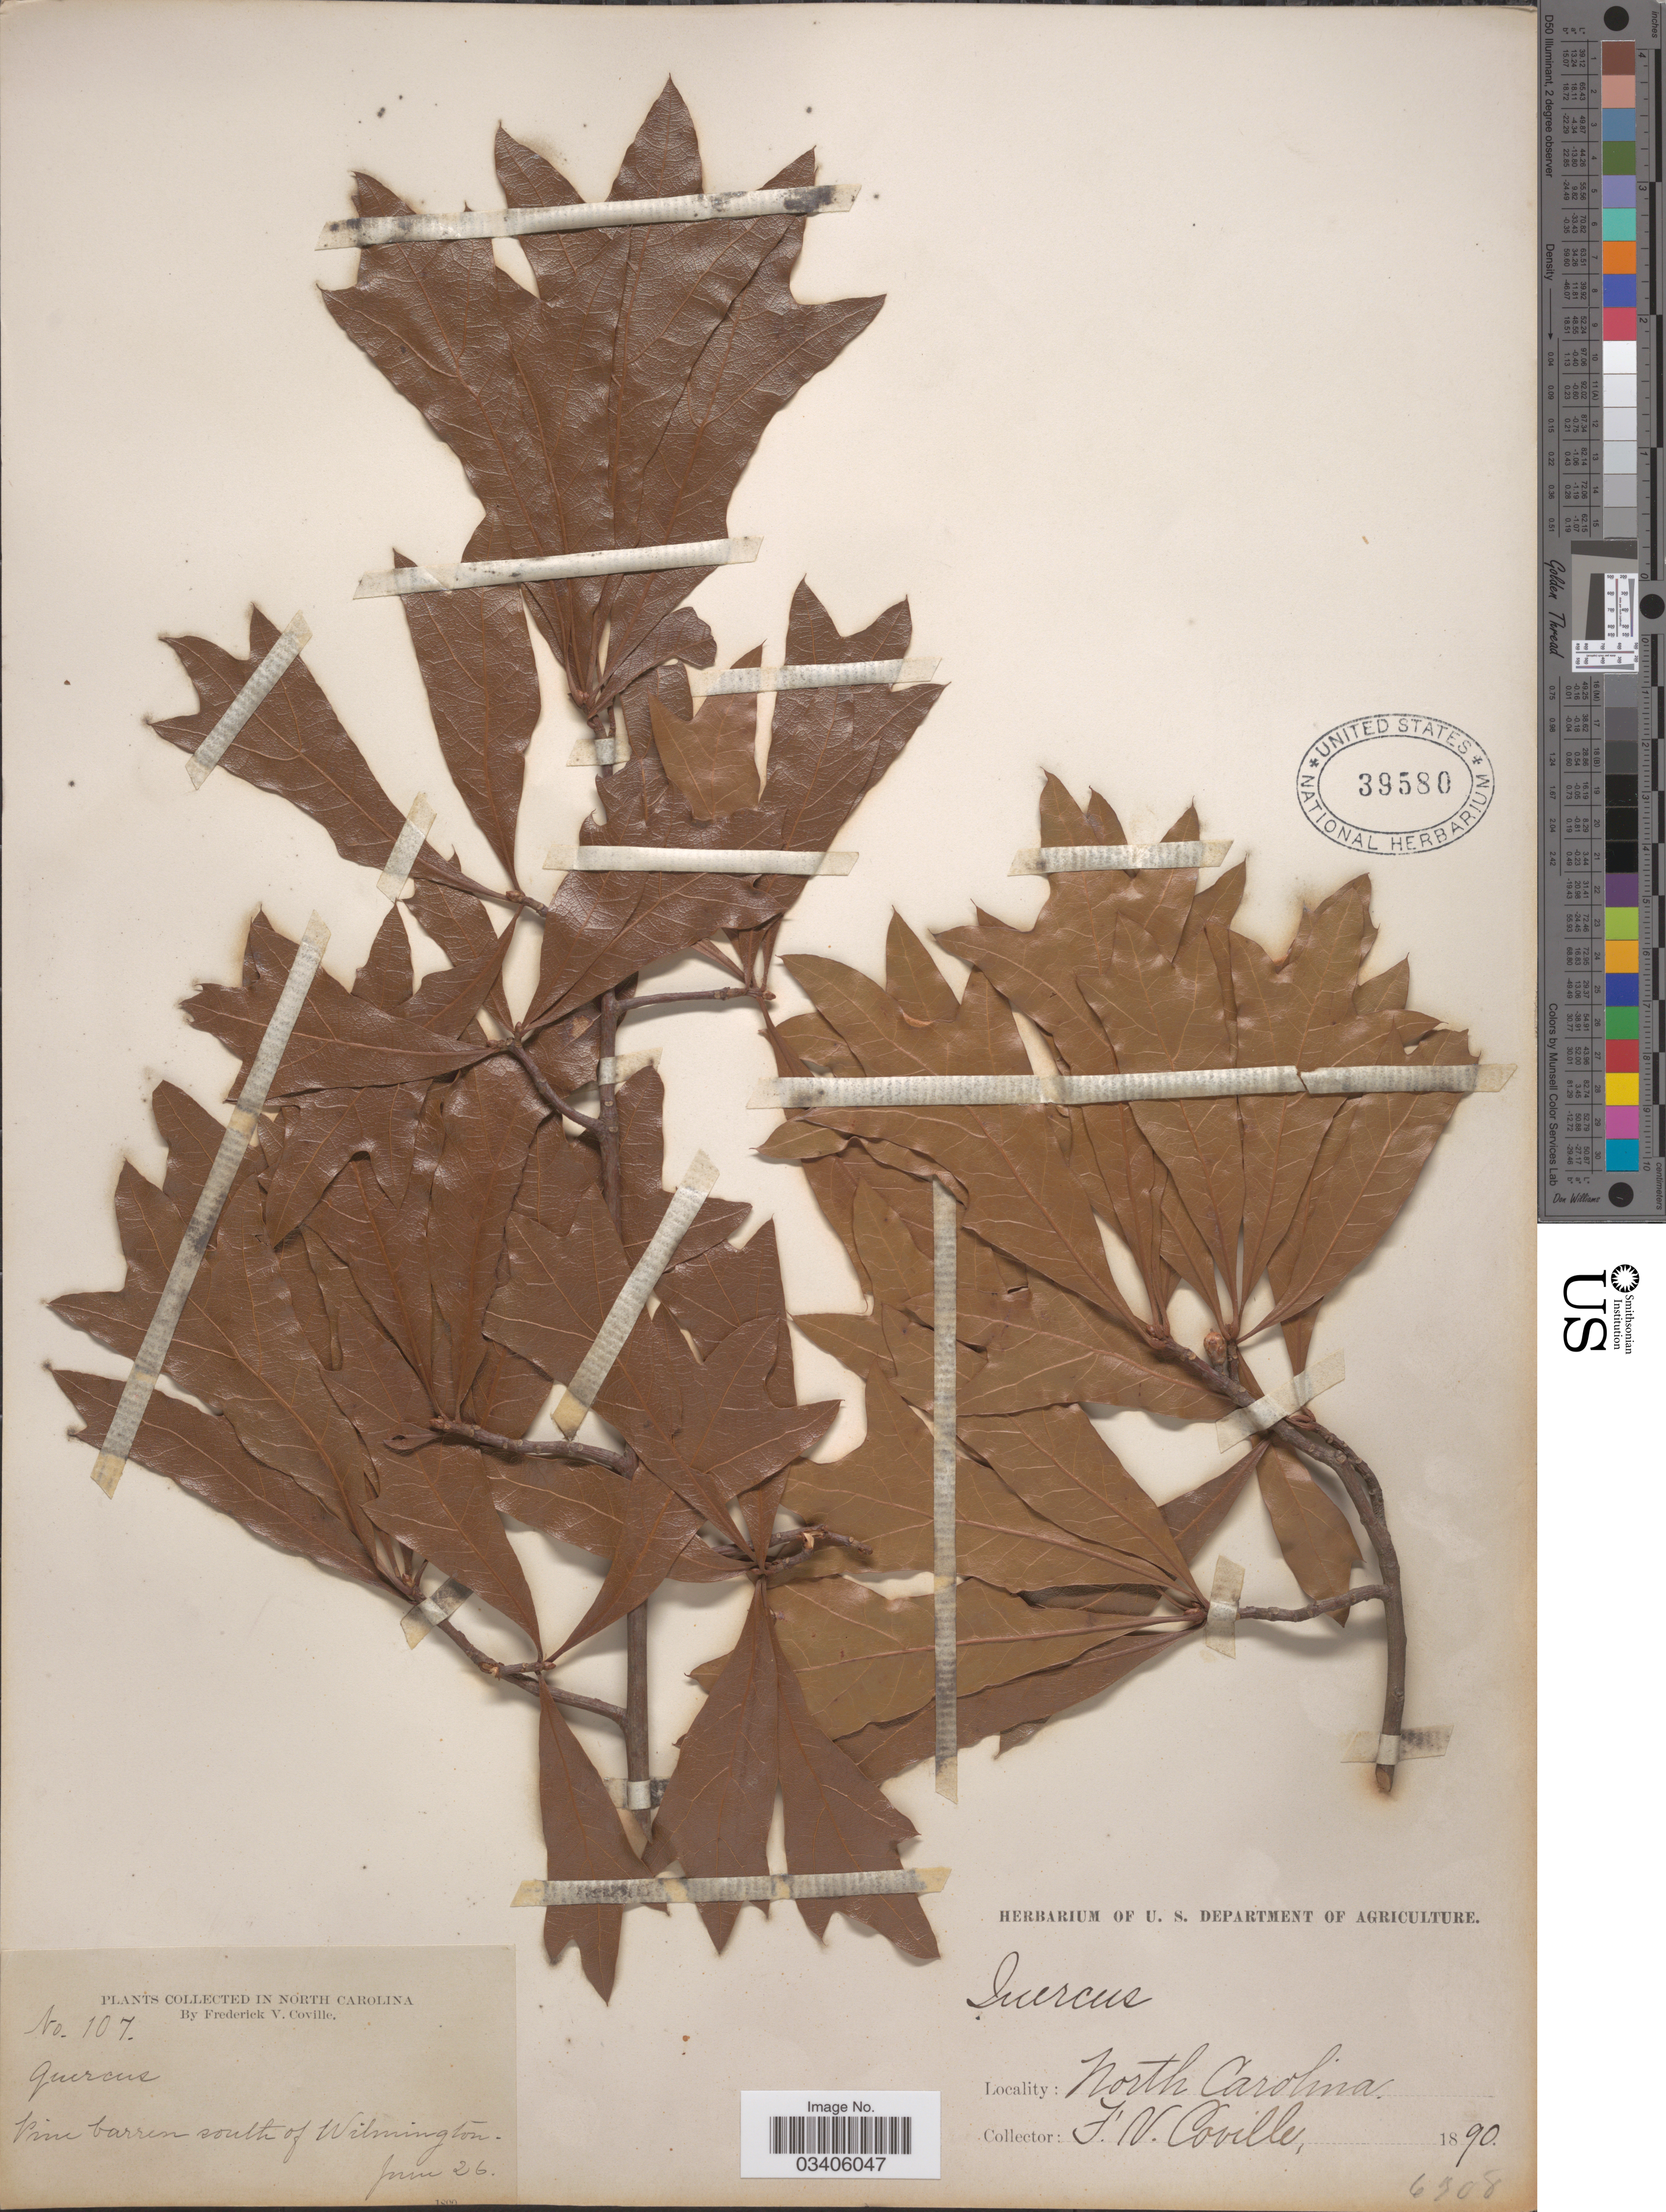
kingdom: Plantae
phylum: Tracheophyta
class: Magnoliopsida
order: Fagales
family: Fagaceae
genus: Quercus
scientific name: Quercus laevis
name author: Walter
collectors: F. V. Coville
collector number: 107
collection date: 1890-06-26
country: United States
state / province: North Carolina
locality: Vine barren south of Wilmington.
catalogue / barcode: US 39580